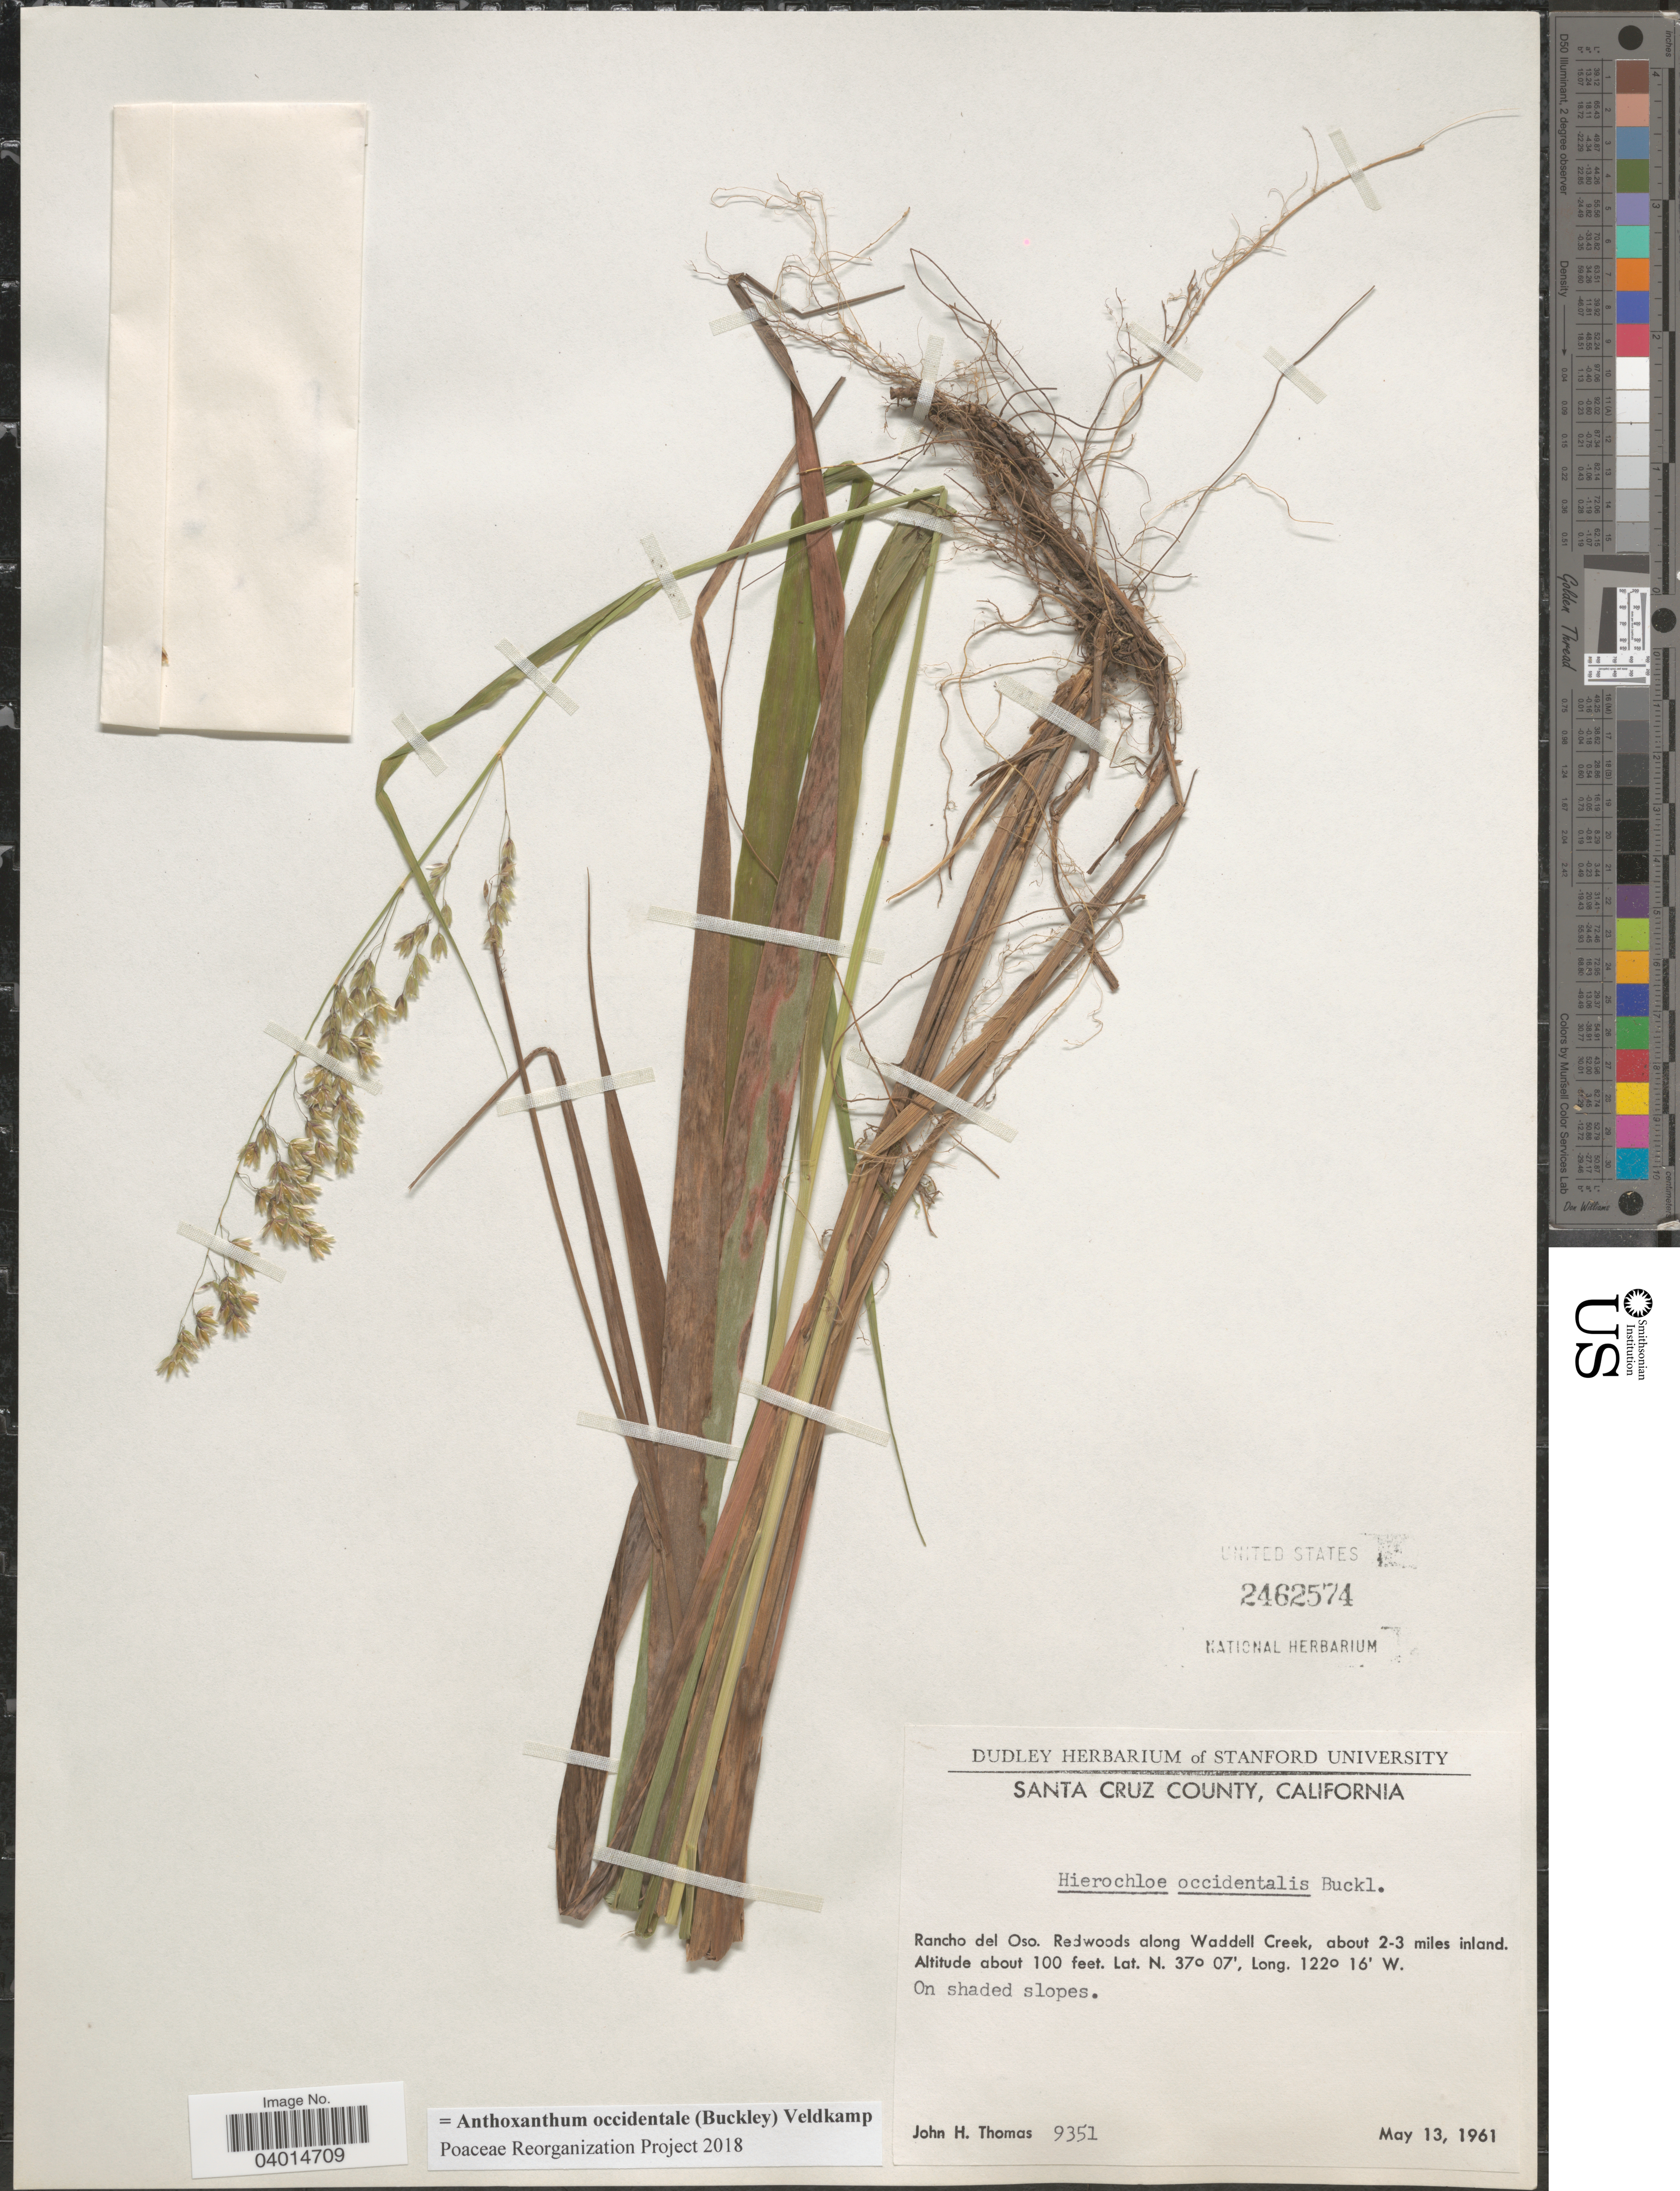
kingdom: Plantae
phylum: Tracheophyta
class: Liliopsida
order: Poales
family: Poaceae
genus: Anthoxanthum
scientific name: Anthoxanthum occidentale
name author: (Buckley) Veldkamp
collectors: J. H. Thomas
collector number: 9351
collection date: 1961-05-13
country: United States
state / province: California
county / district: Santa Cruz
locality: Santa Cruz County. Rancho del Oso. Redwoods along Waddell Creek, about 2-3 miles inland.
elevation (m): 30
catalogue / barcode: US 2462574